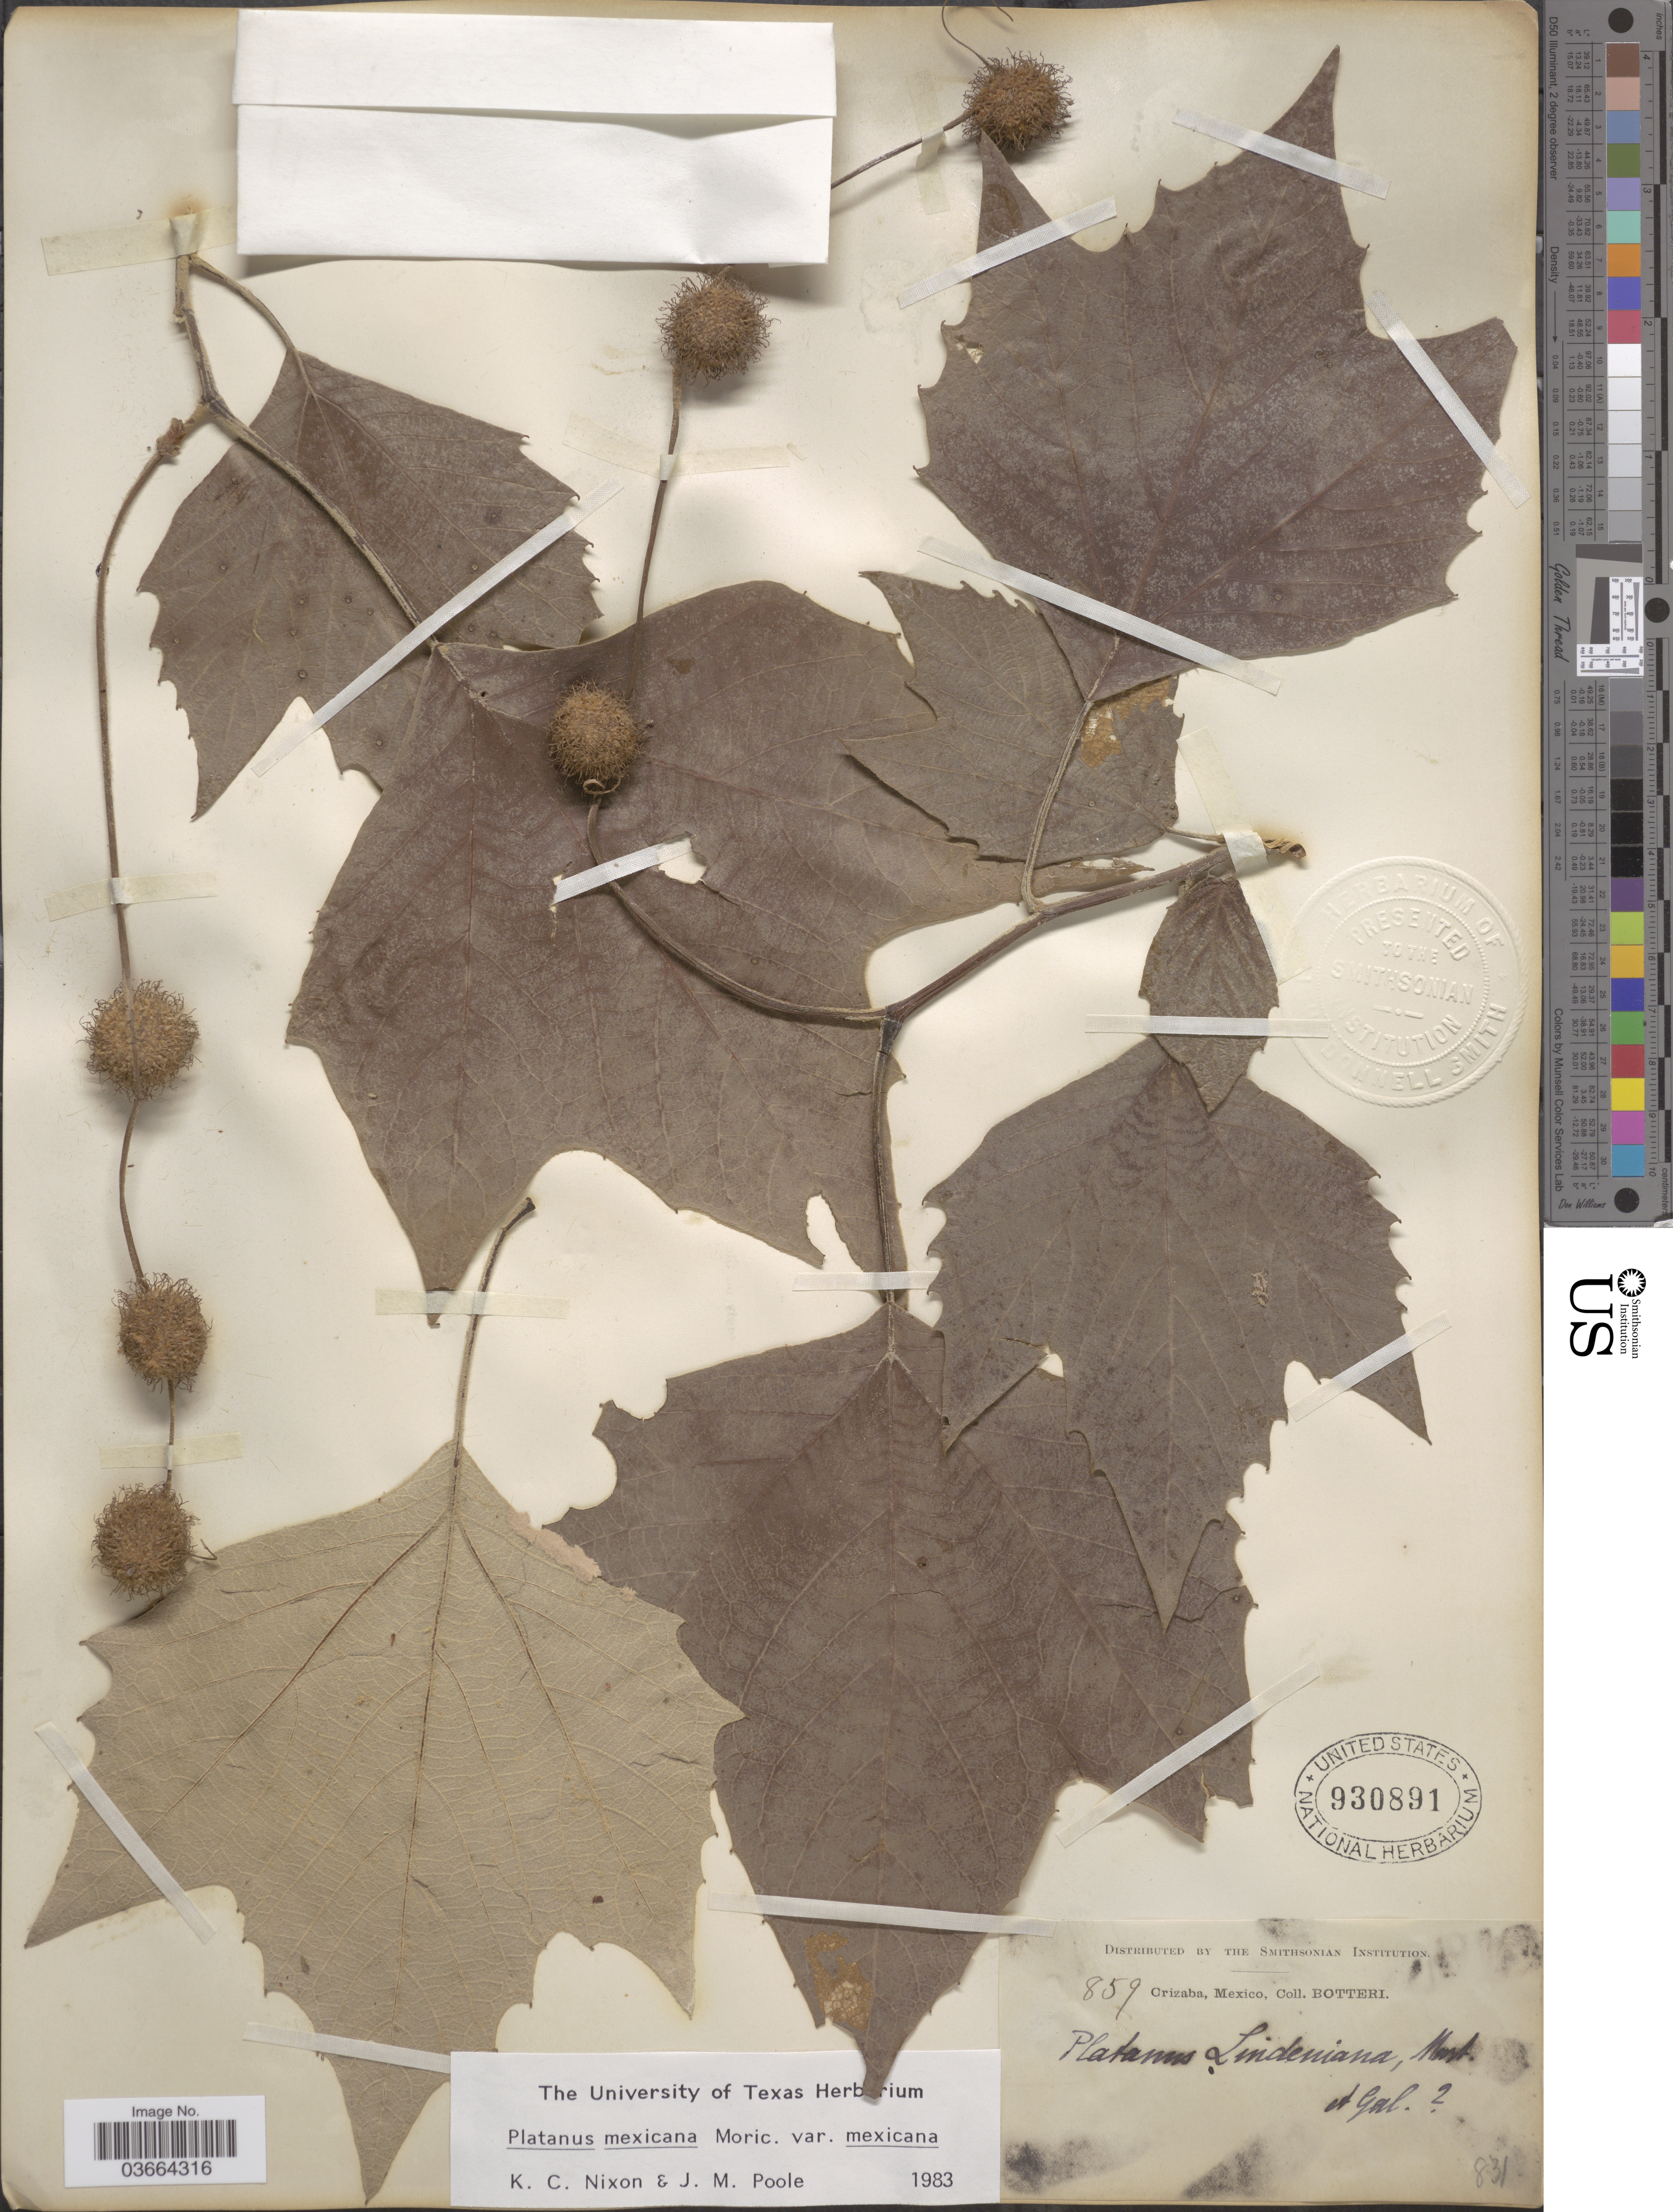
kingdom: Plantae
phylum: Tracheophyta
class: Magnoliopsida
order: Proteales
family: Platanaceae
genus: Platanus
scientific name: Platanus mexicana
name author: Moric.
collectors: -. Botteri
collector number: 859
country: Mexico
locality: Orizaba.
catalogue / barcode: US 930891